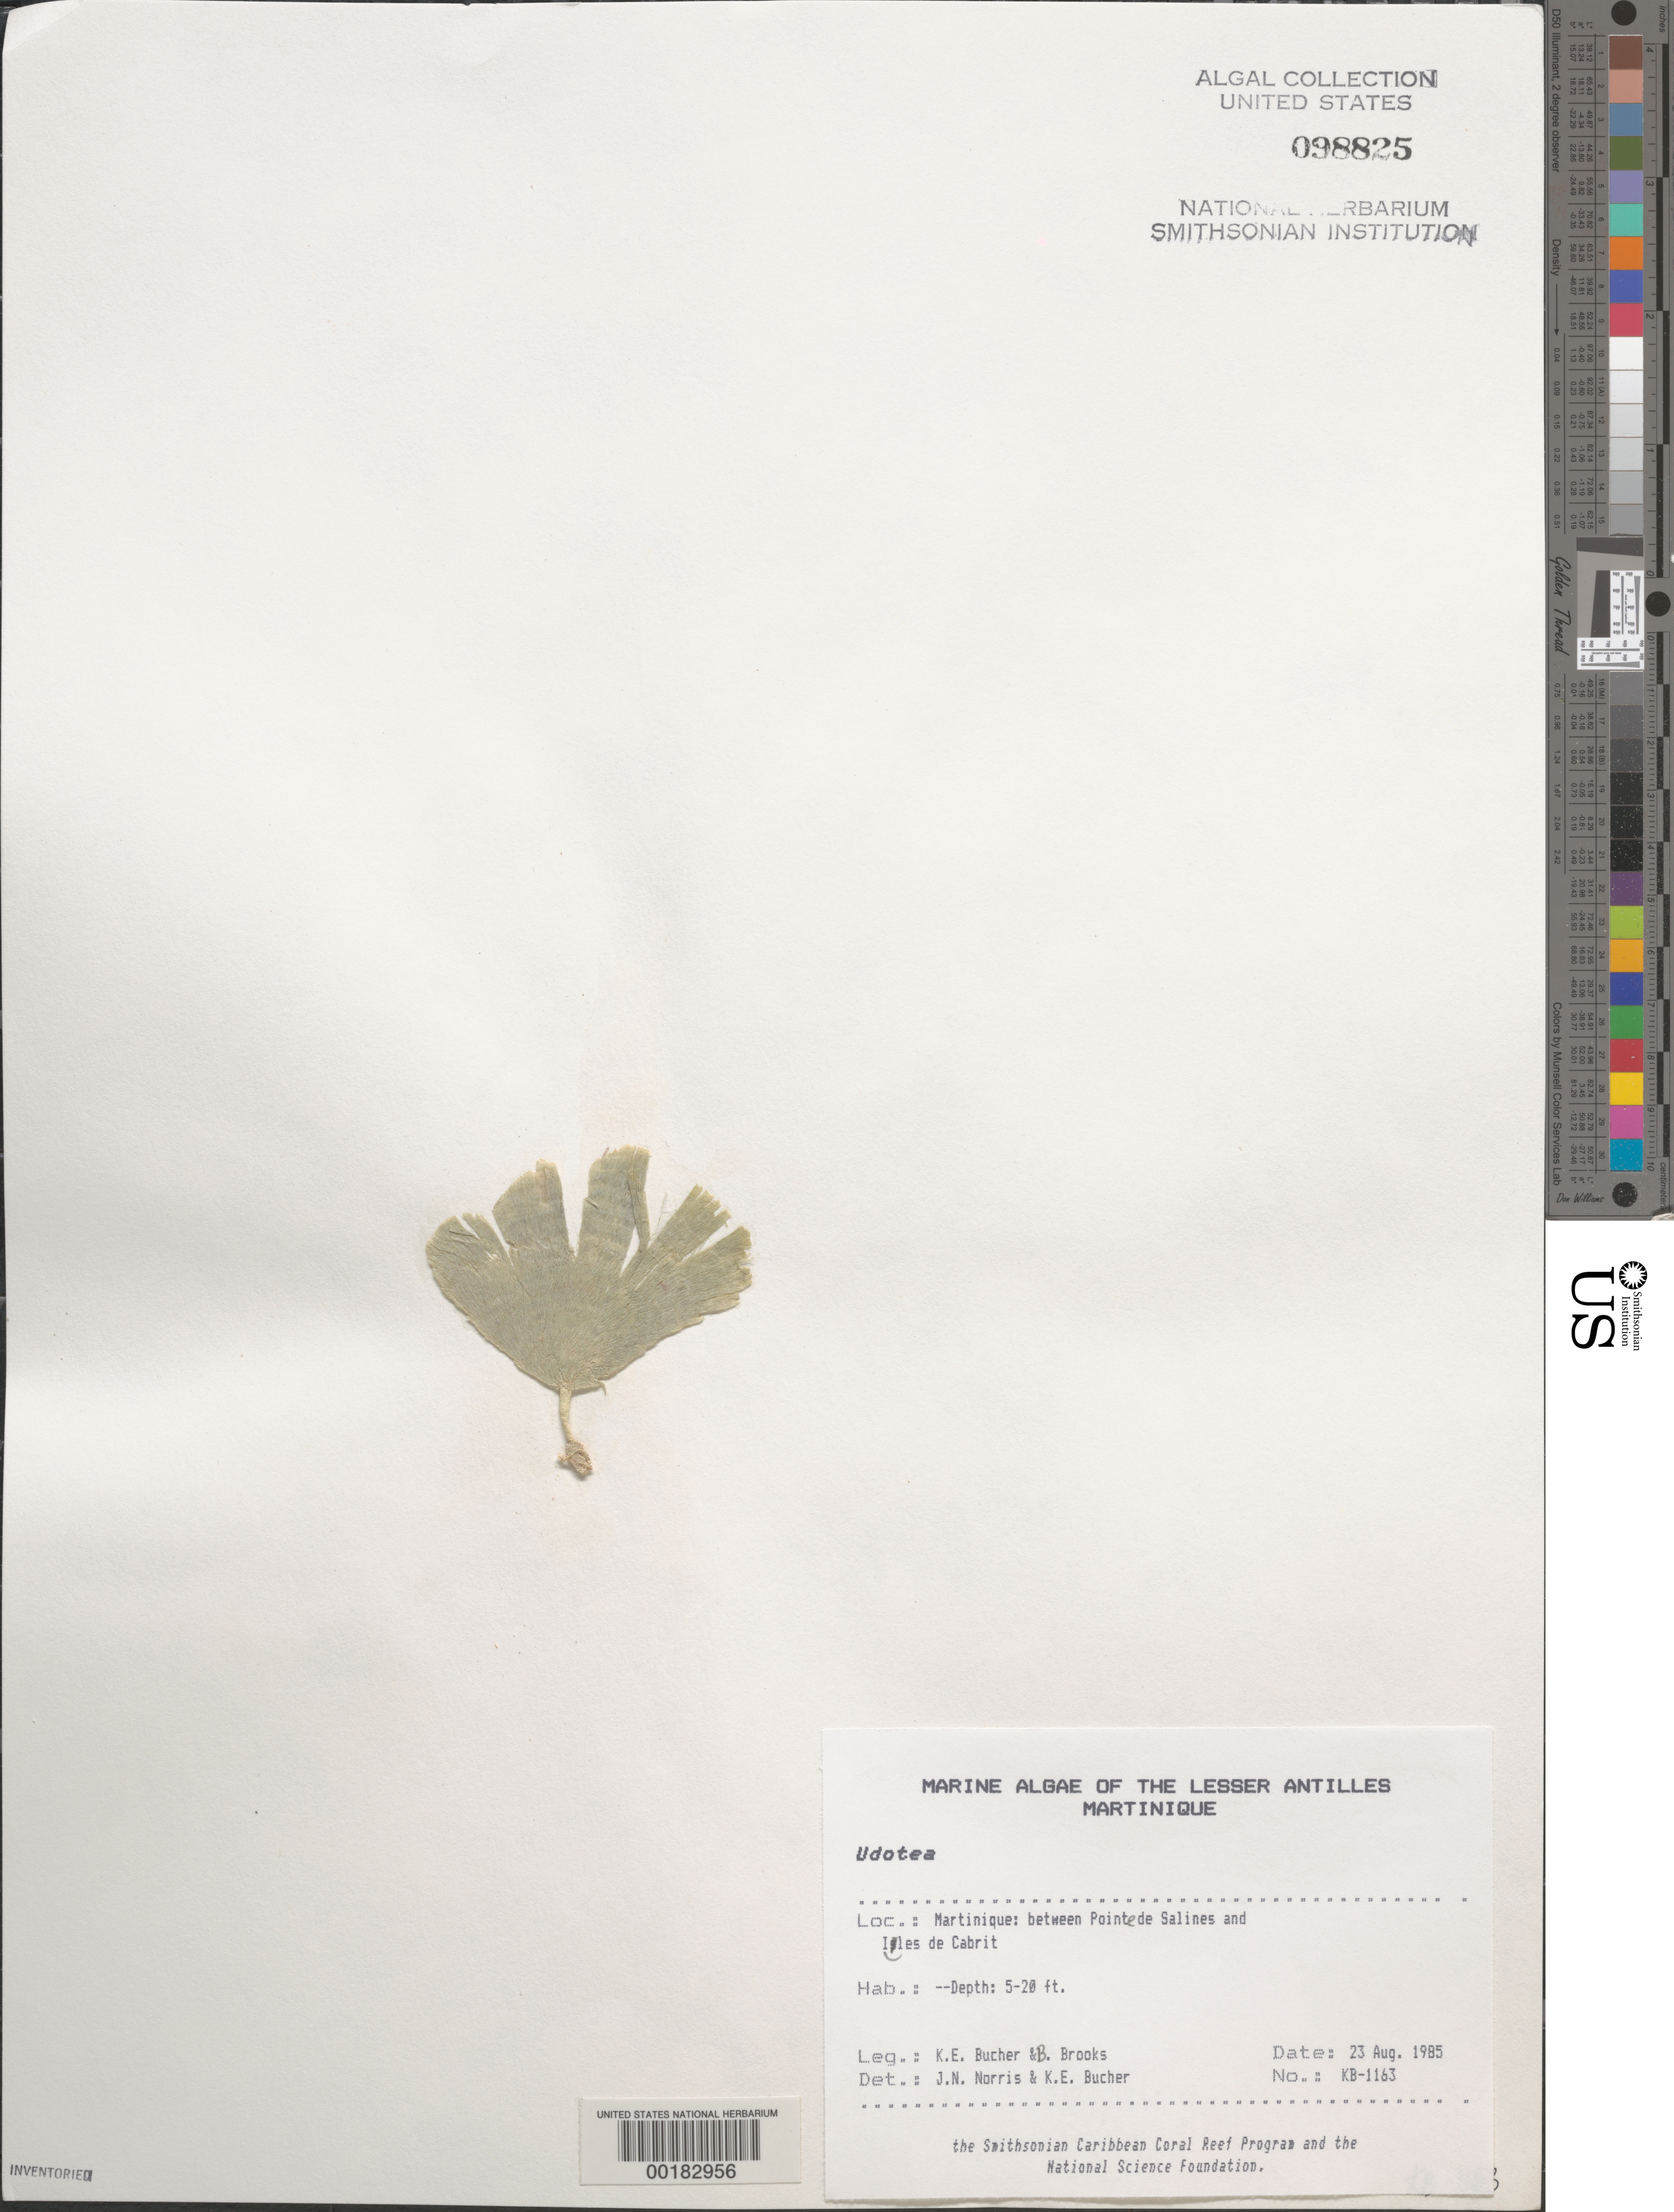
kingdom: Plantae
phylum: Chlorophyta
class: Ulvophyceae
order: Bryopsidales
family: Udoteaceae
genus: Udotea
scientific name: Udotea sp.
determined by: Norris, J. N.; Bucher, K. E.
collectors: K. E. Bucher & B. Brooks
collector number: Kb-1163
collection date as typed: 23 Aug 1985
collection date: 1985-08-23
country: Martinique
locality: Between Pointe de Salines and Iles de Cabrit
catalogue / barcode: US 98825